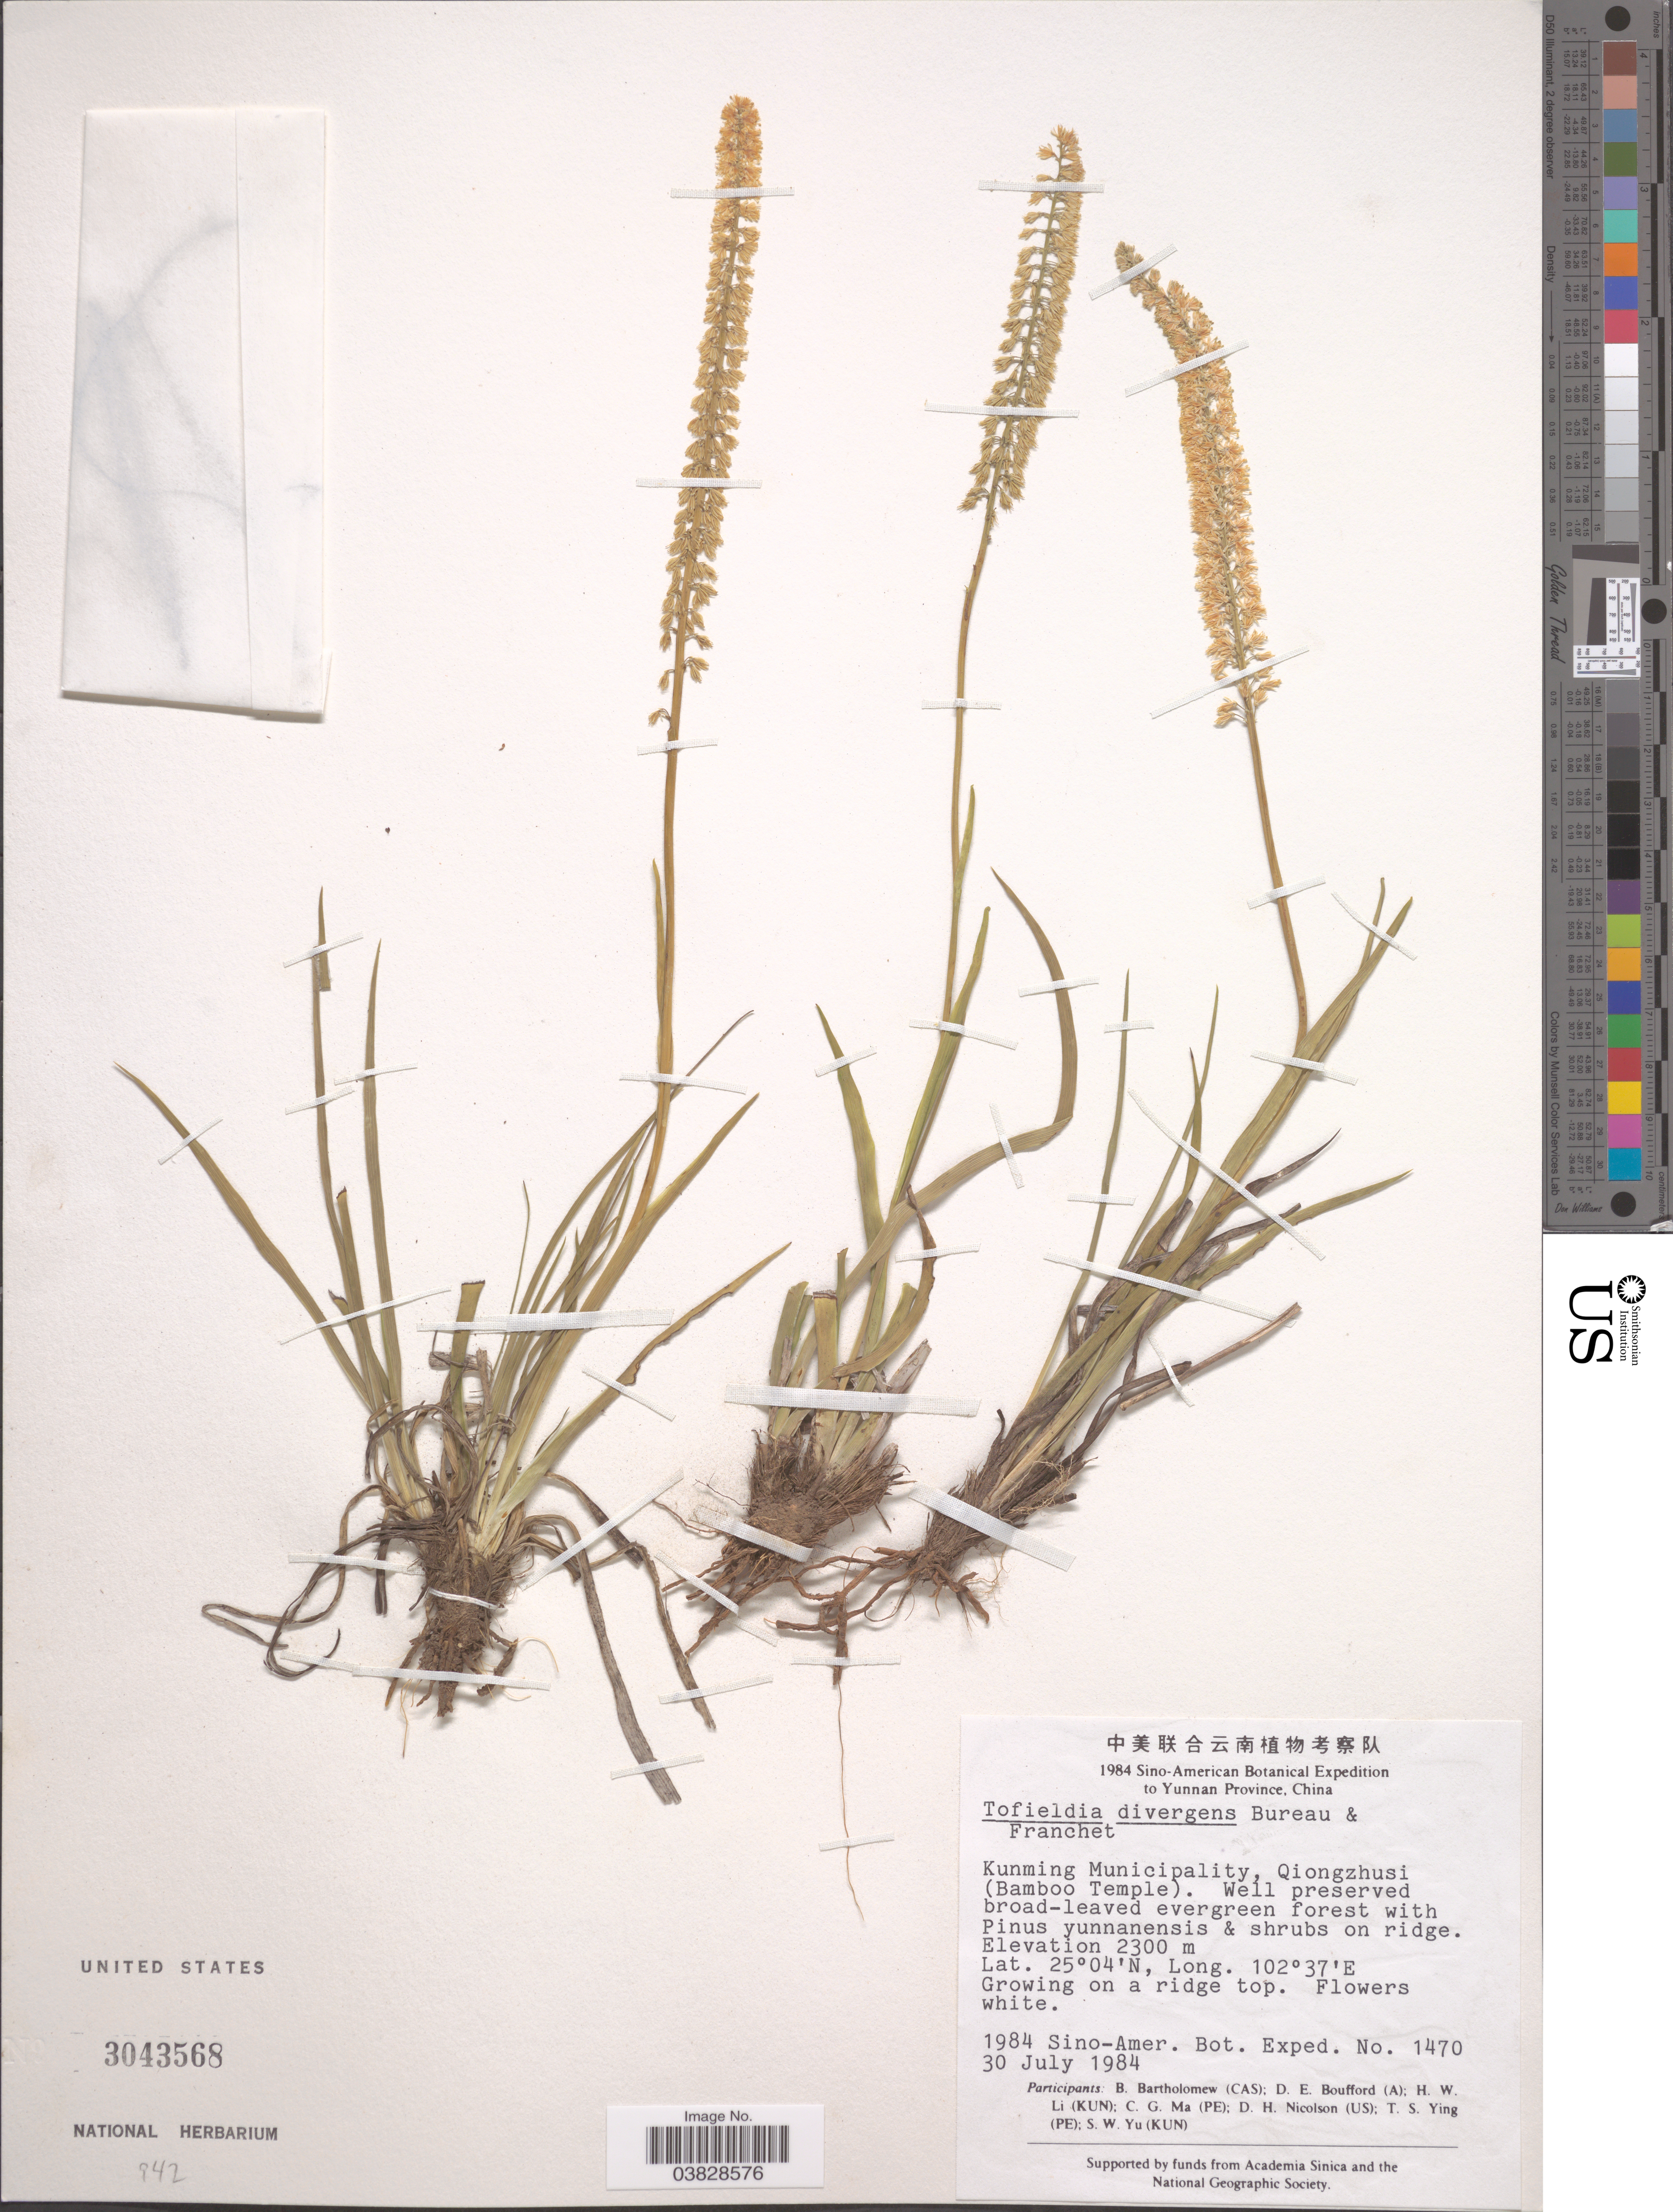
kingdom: Plantae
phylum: Tracheophyta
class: Liliopsida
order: Alismatales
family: Tofieldiaceae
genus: Tofieldia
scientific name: Tofieldia divergens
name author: Bureau & Franch.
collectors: Sino-Amer. Bot. Exped. 1984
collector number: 1470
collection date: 1984-07-30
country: China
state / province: Yunnan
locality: Kunming Municipality, Qiongzhusi (Bamboo Temple).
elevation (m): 2300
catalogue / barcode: US 3043568